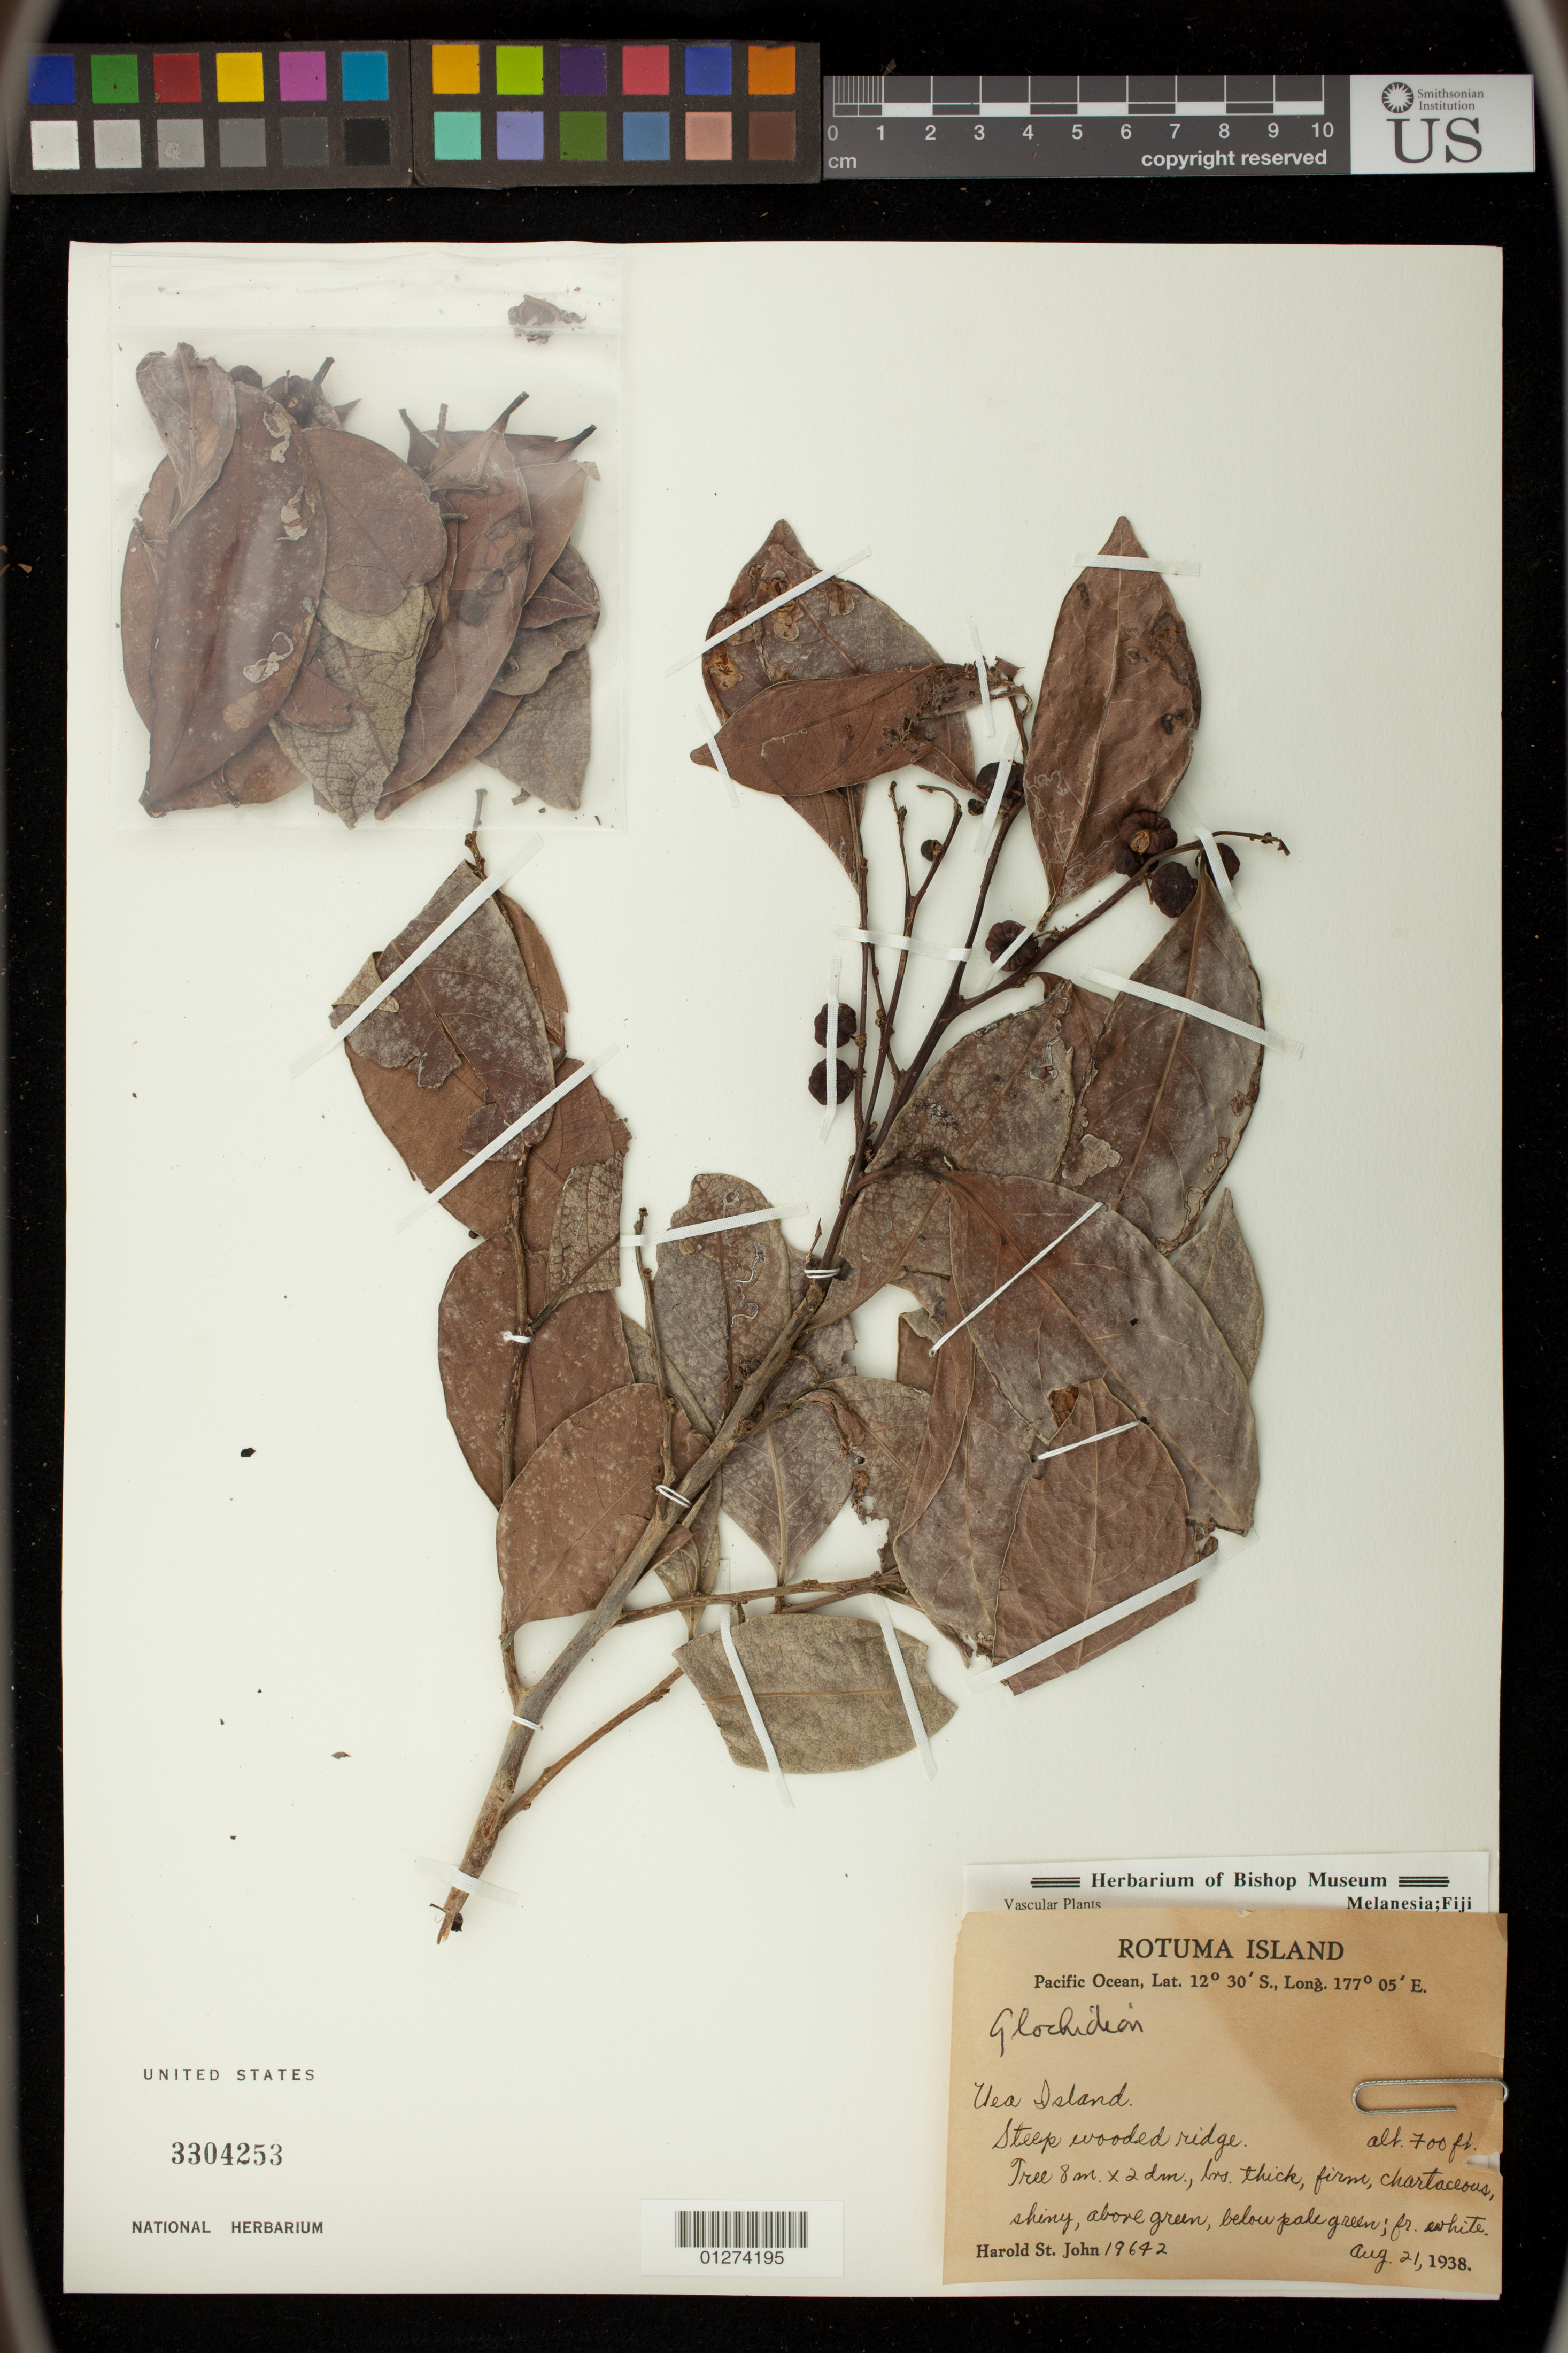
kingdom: Plantae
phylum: Tracheophyta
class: Magnoliopsida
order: Malpighiales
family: Phyllanthaceae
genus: Glochidion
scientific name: Glochidion ramiflorum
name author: J.R. Forst. & G. Forst.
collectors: H. St. John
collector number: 19642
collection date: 1938-08-21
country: Fiji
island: Uea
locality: Steep wooded ridge.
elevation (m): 213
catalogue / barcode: US 3304253